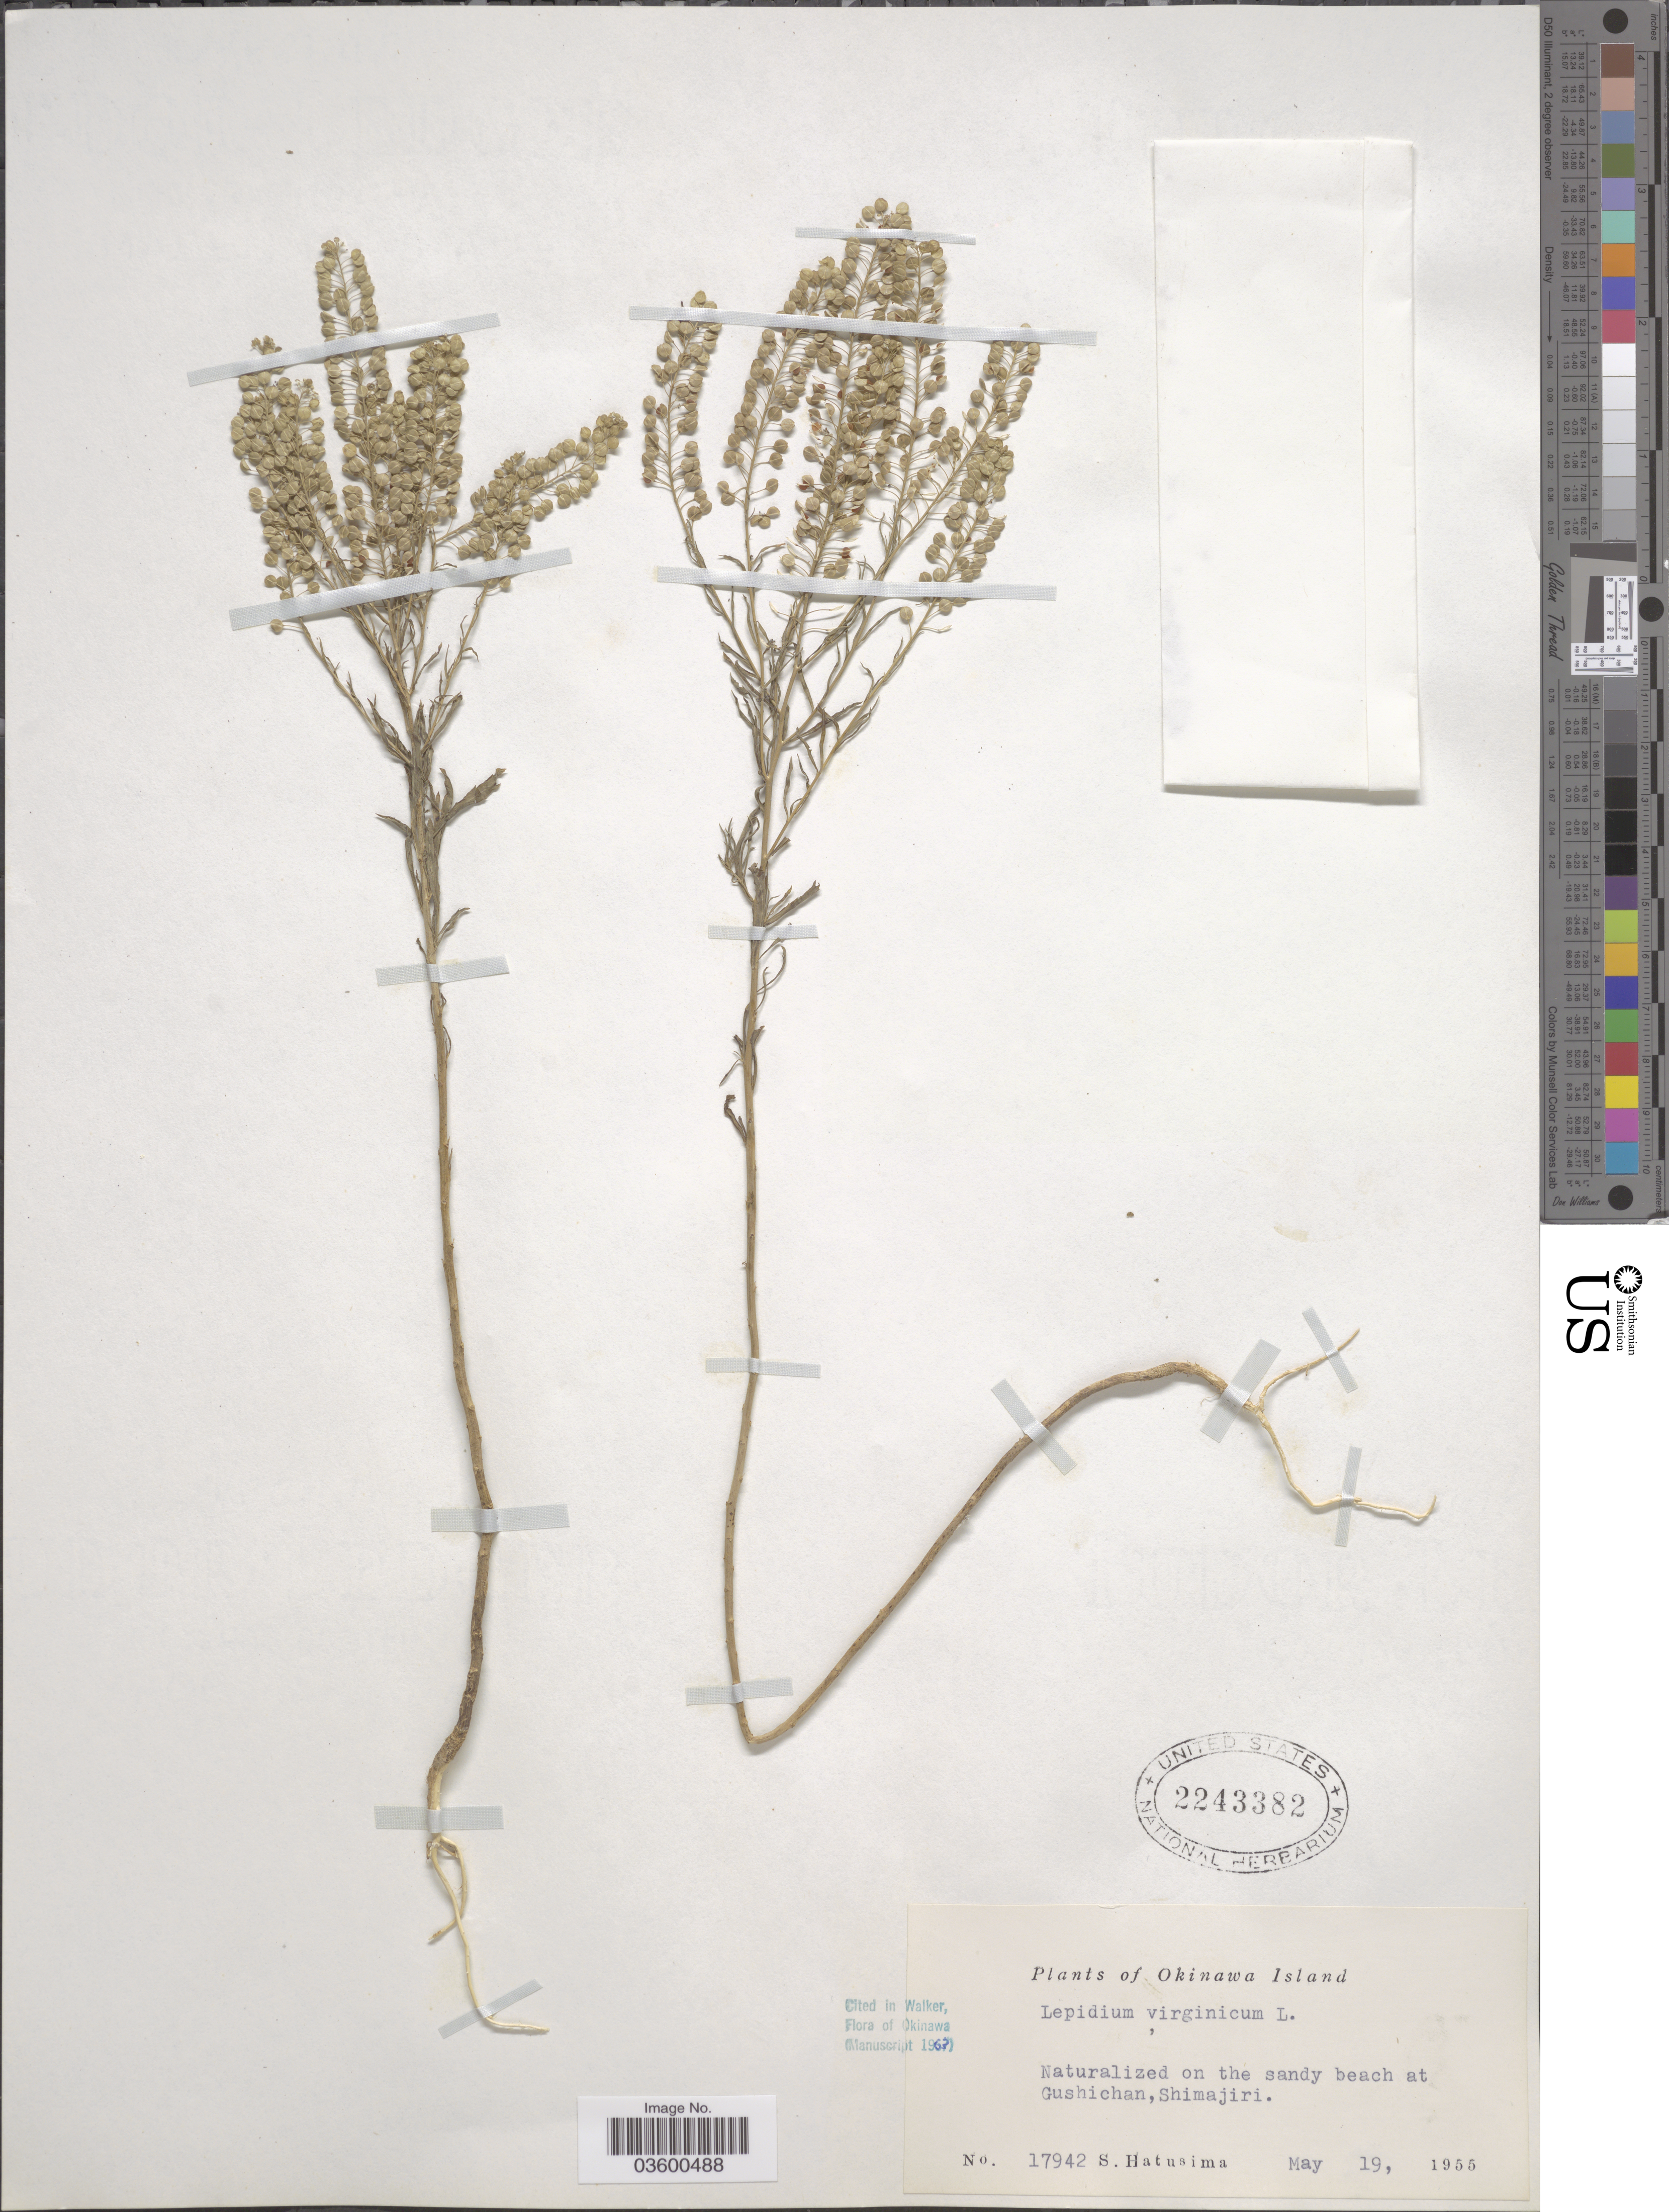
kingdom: Plantae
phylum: Tracheophyta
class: Magnoliopsida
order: Brassicales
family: Brassicaceae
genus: Lepidium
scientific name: Lepidium virginicum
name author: L.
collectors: S. Hatusima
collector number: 17942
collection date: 1955-05-19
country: Japan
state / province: Okinawa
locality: Okinawa Island. At Gushichan, Shimajiri.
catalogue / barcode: US 2243382